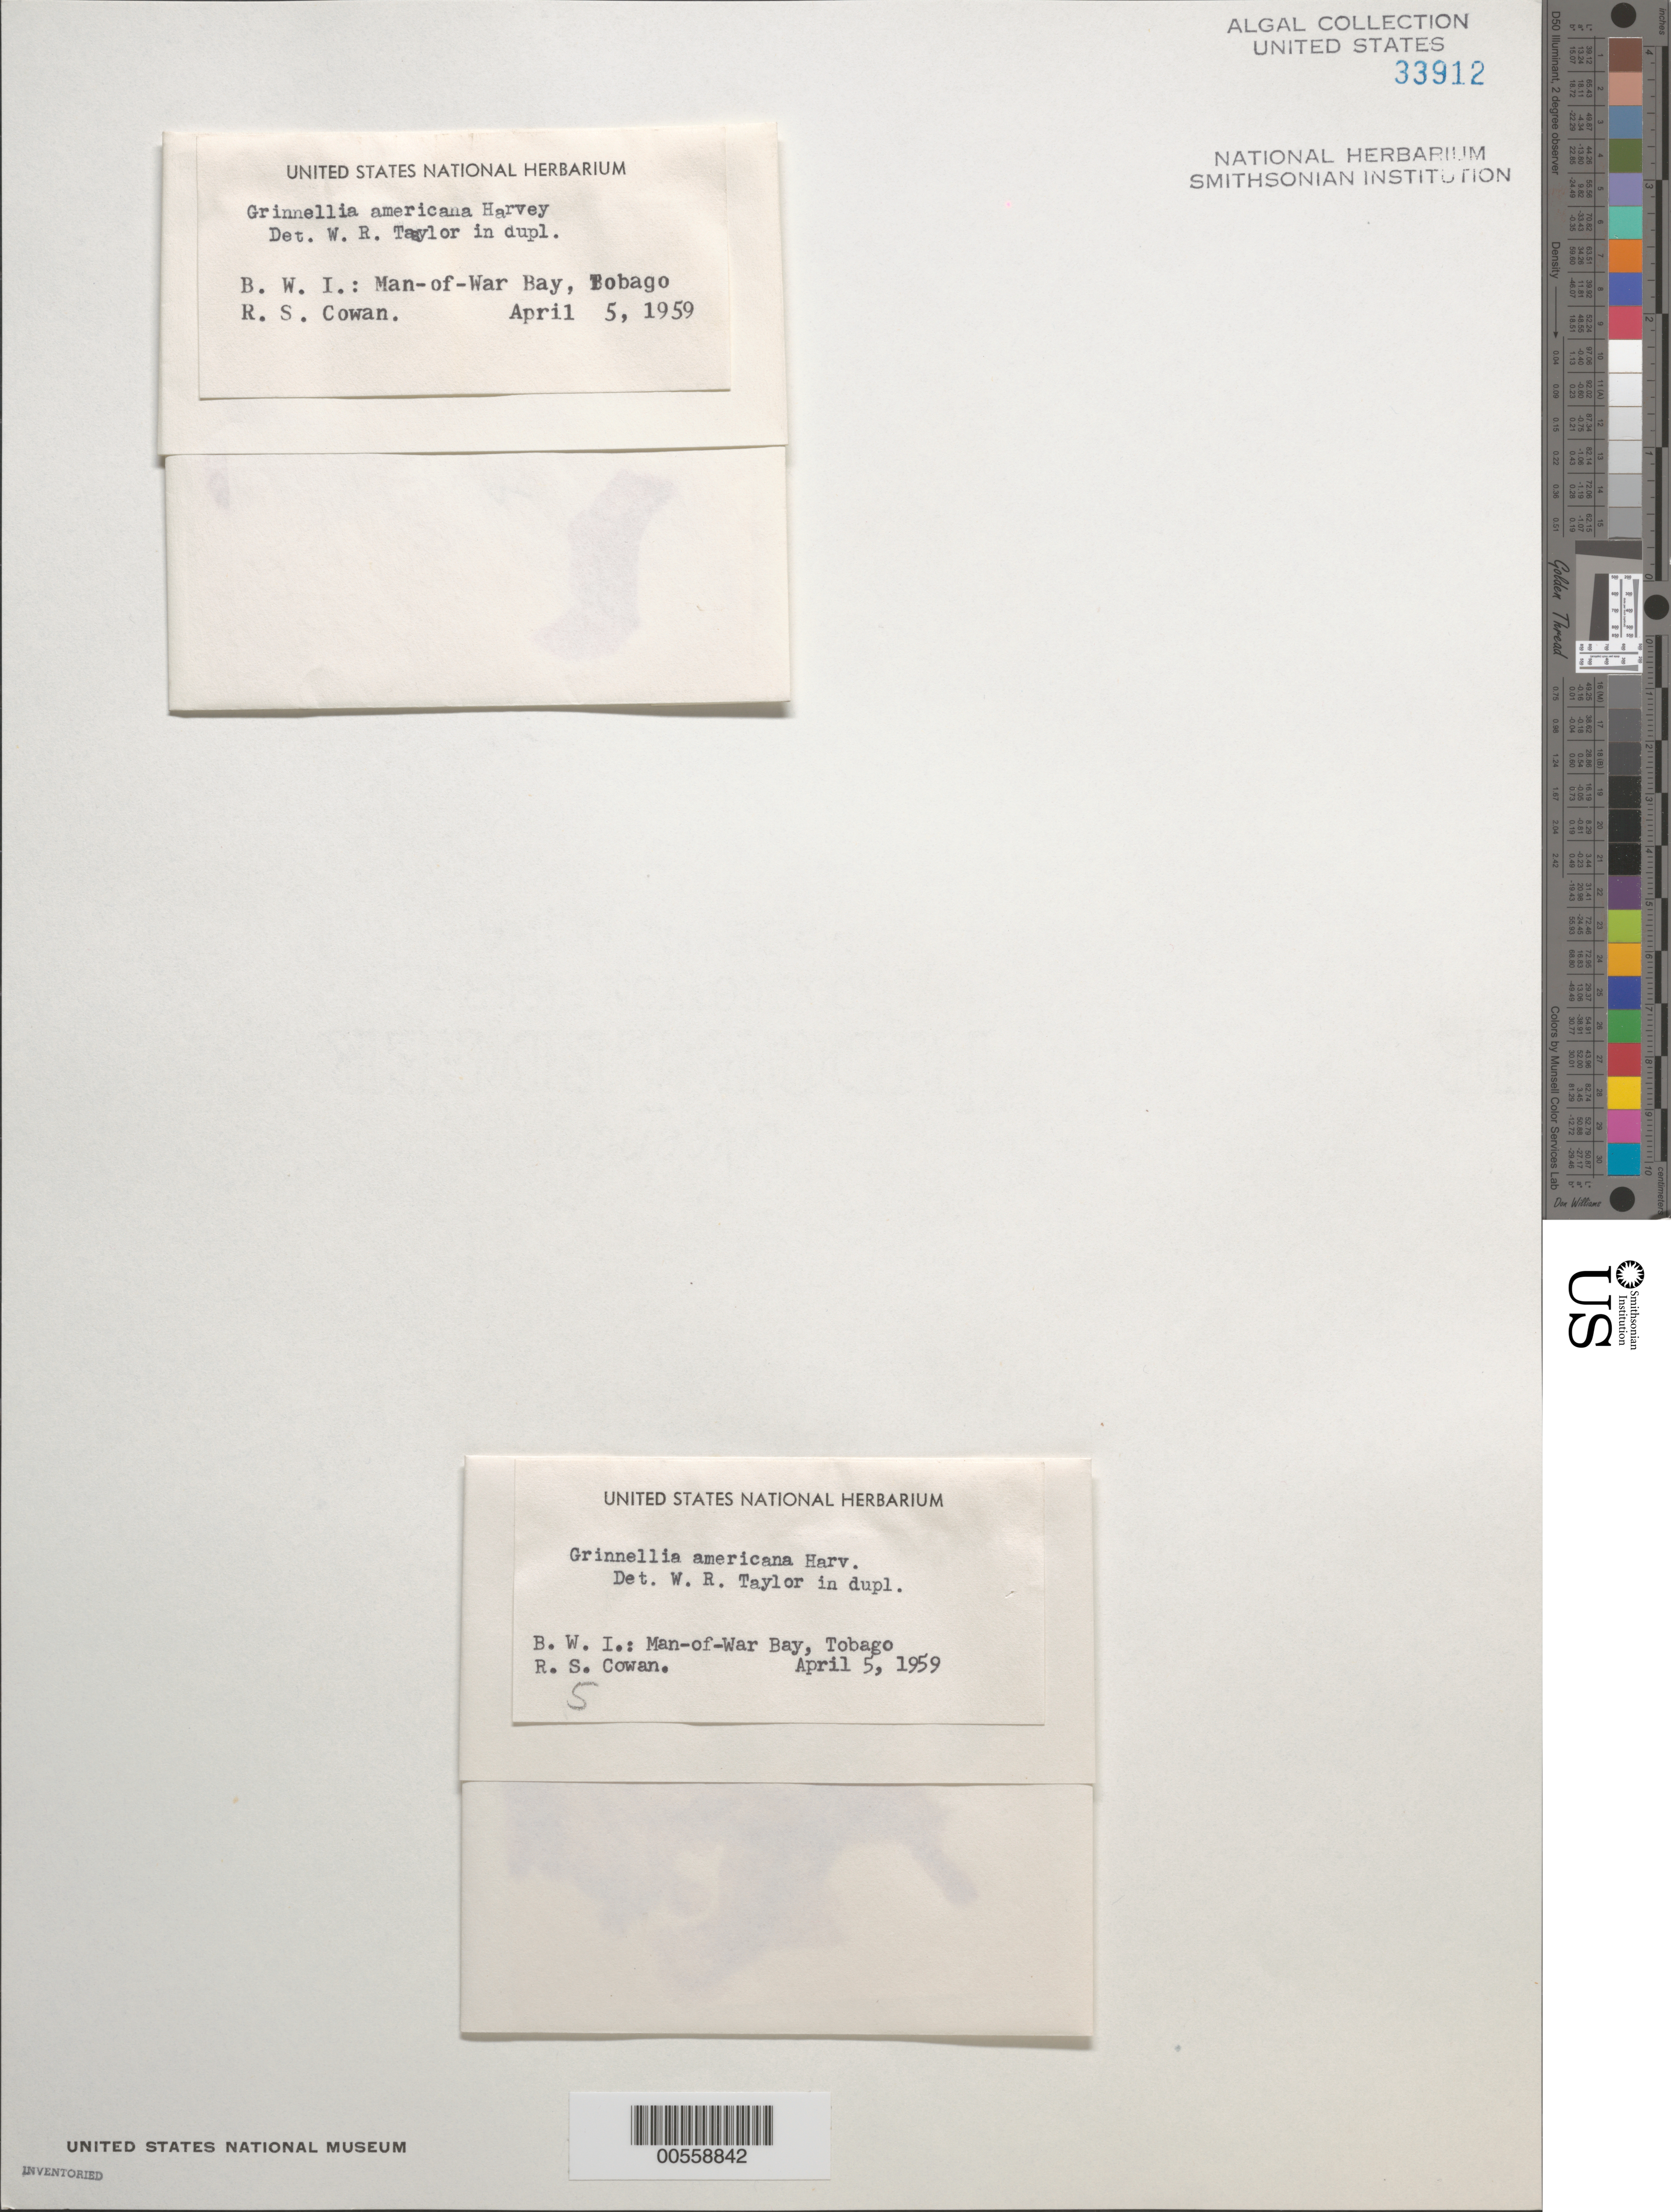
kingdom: Plantae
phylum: Rhodophyta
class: Florideophyceae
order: Ceramiales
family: Delesseriaceae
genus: Grinnellia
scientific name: Grinnellia americana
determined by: Taylor, William R.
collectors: R. S. Cowan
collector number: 5 & 9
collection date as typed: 05 Apr 1959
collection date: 1959-04-05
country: Trinidad and Tobago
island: Tobago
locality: Man-of-War Bay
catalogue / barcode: US 33912